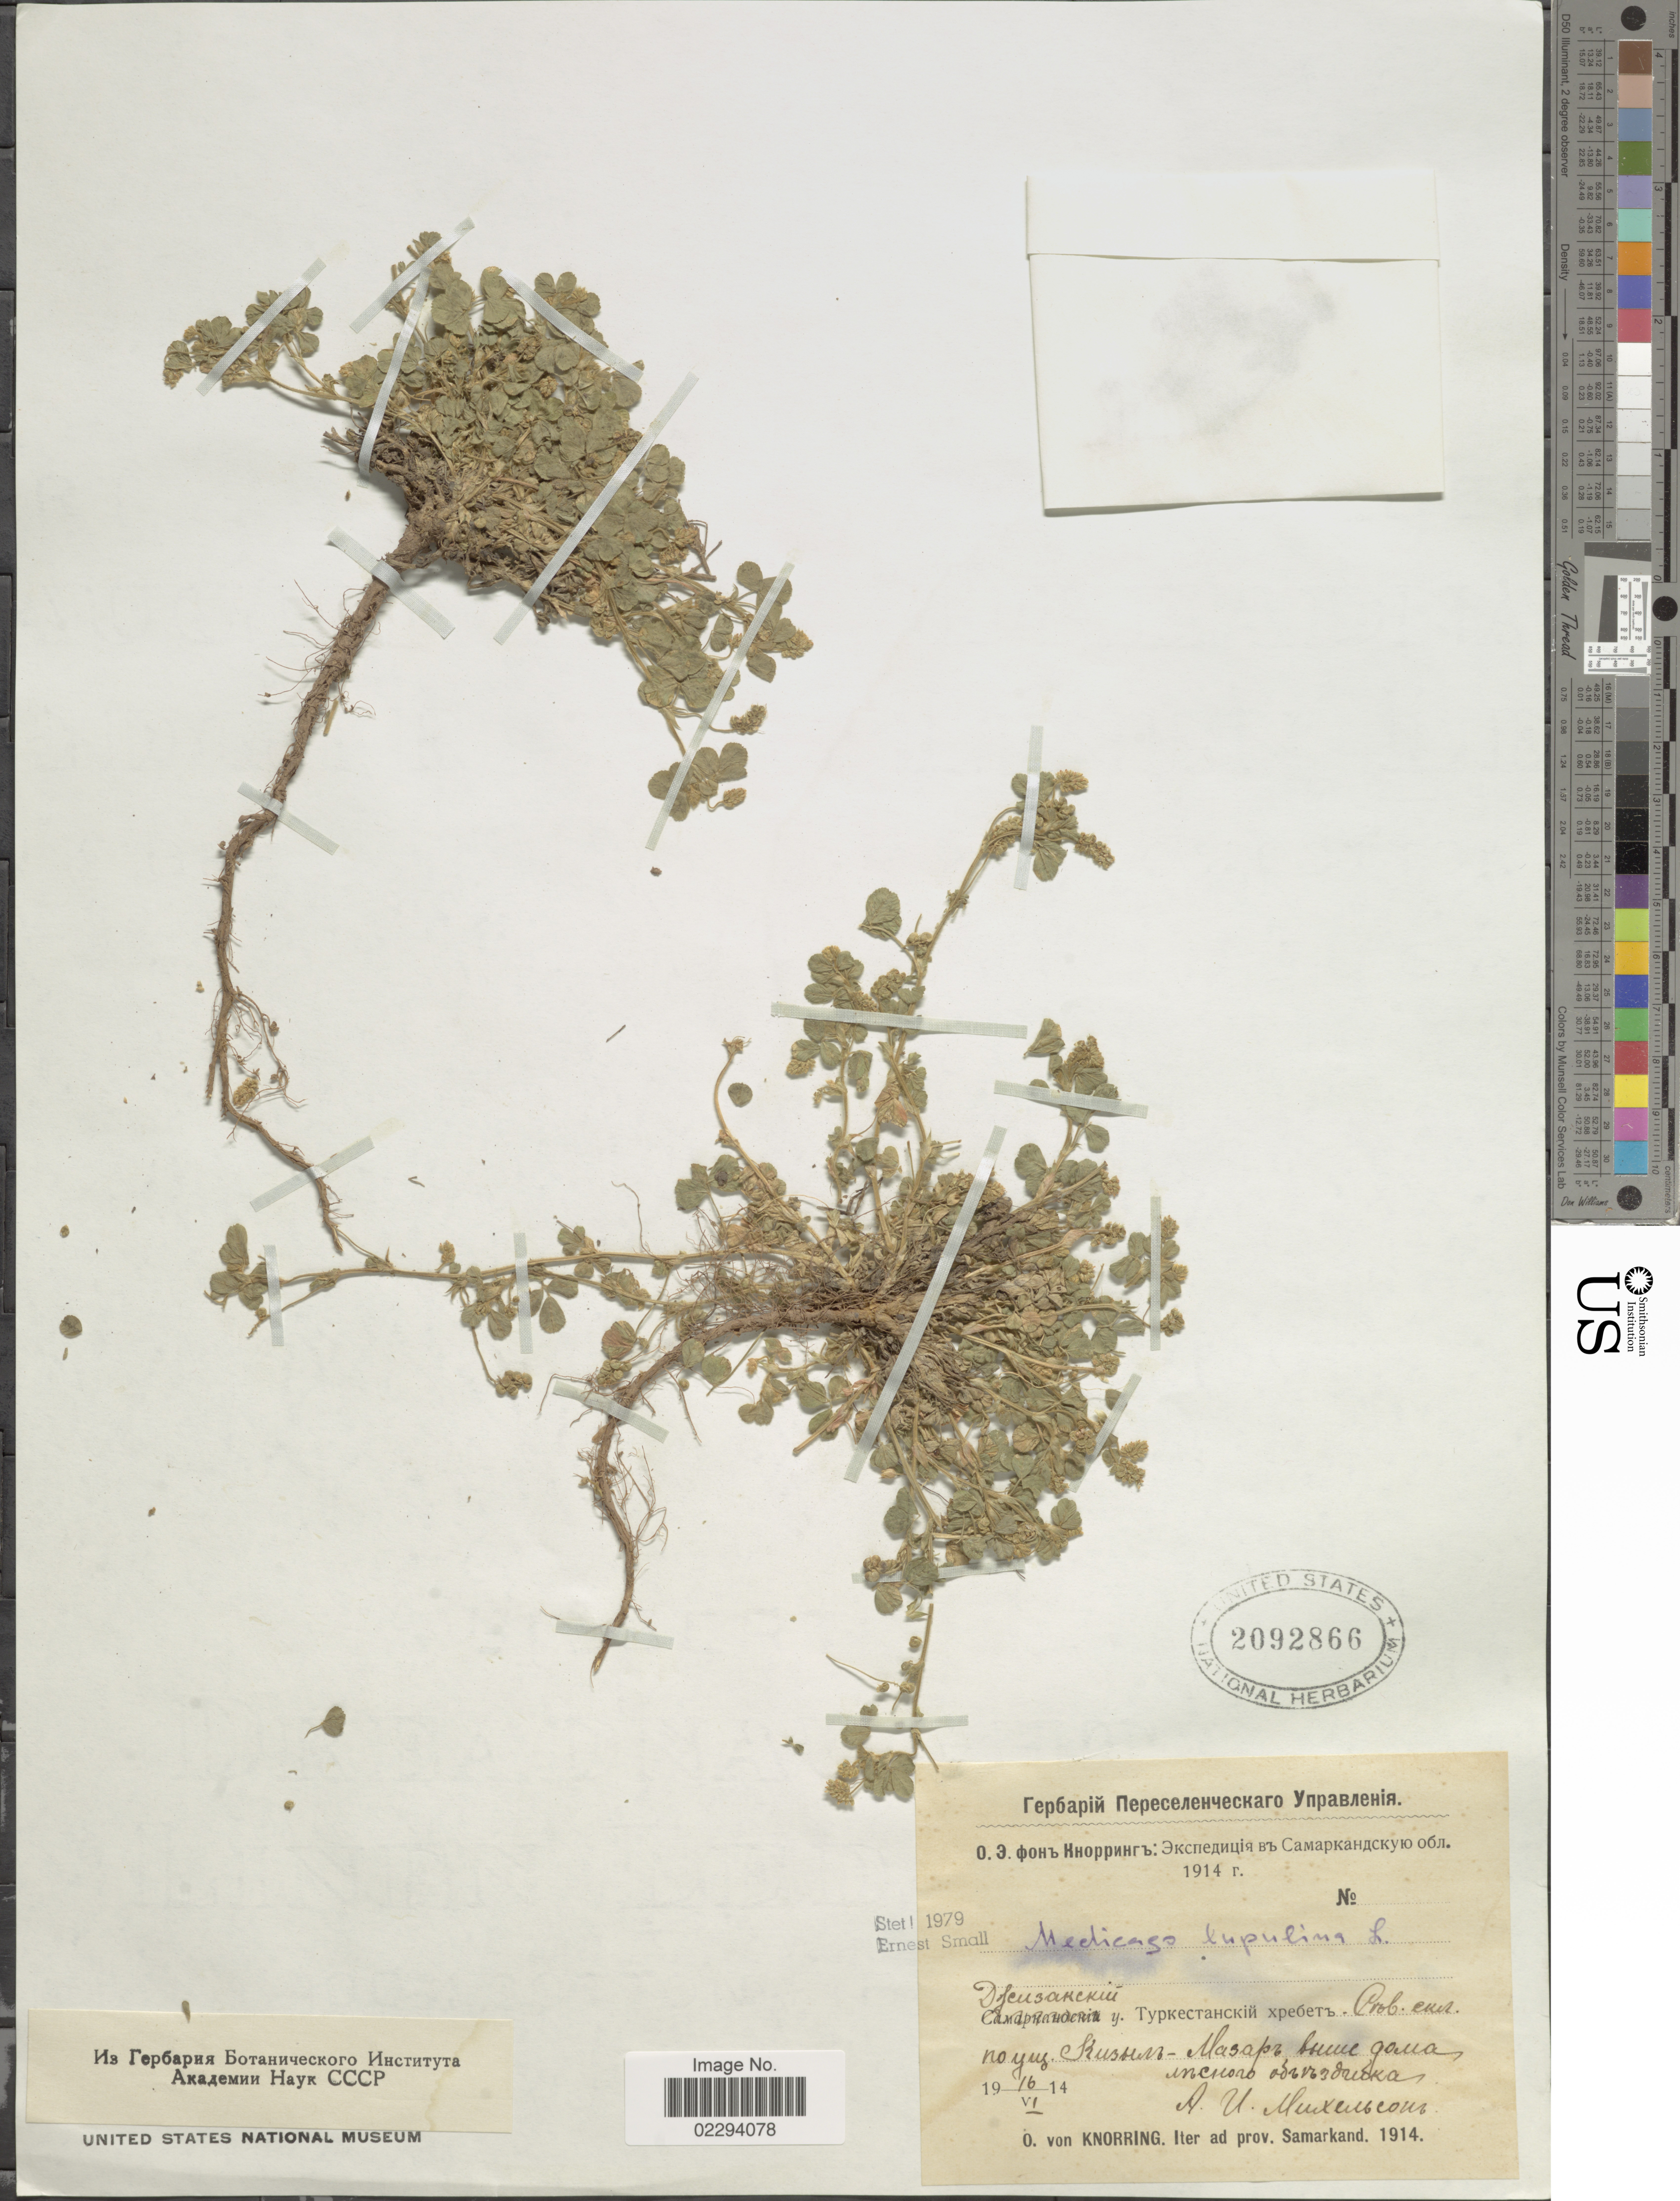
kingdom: Plantae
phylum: Tracheophyta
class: Magnoliopsida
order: Fabales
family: Fabaceae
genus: Medicago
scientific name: Medicago lupulina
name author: L.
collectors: O. Knorring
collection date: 1914-06-16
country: Uzbekistan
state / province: Samarqand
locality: Samarkand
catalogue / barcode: US 2092866